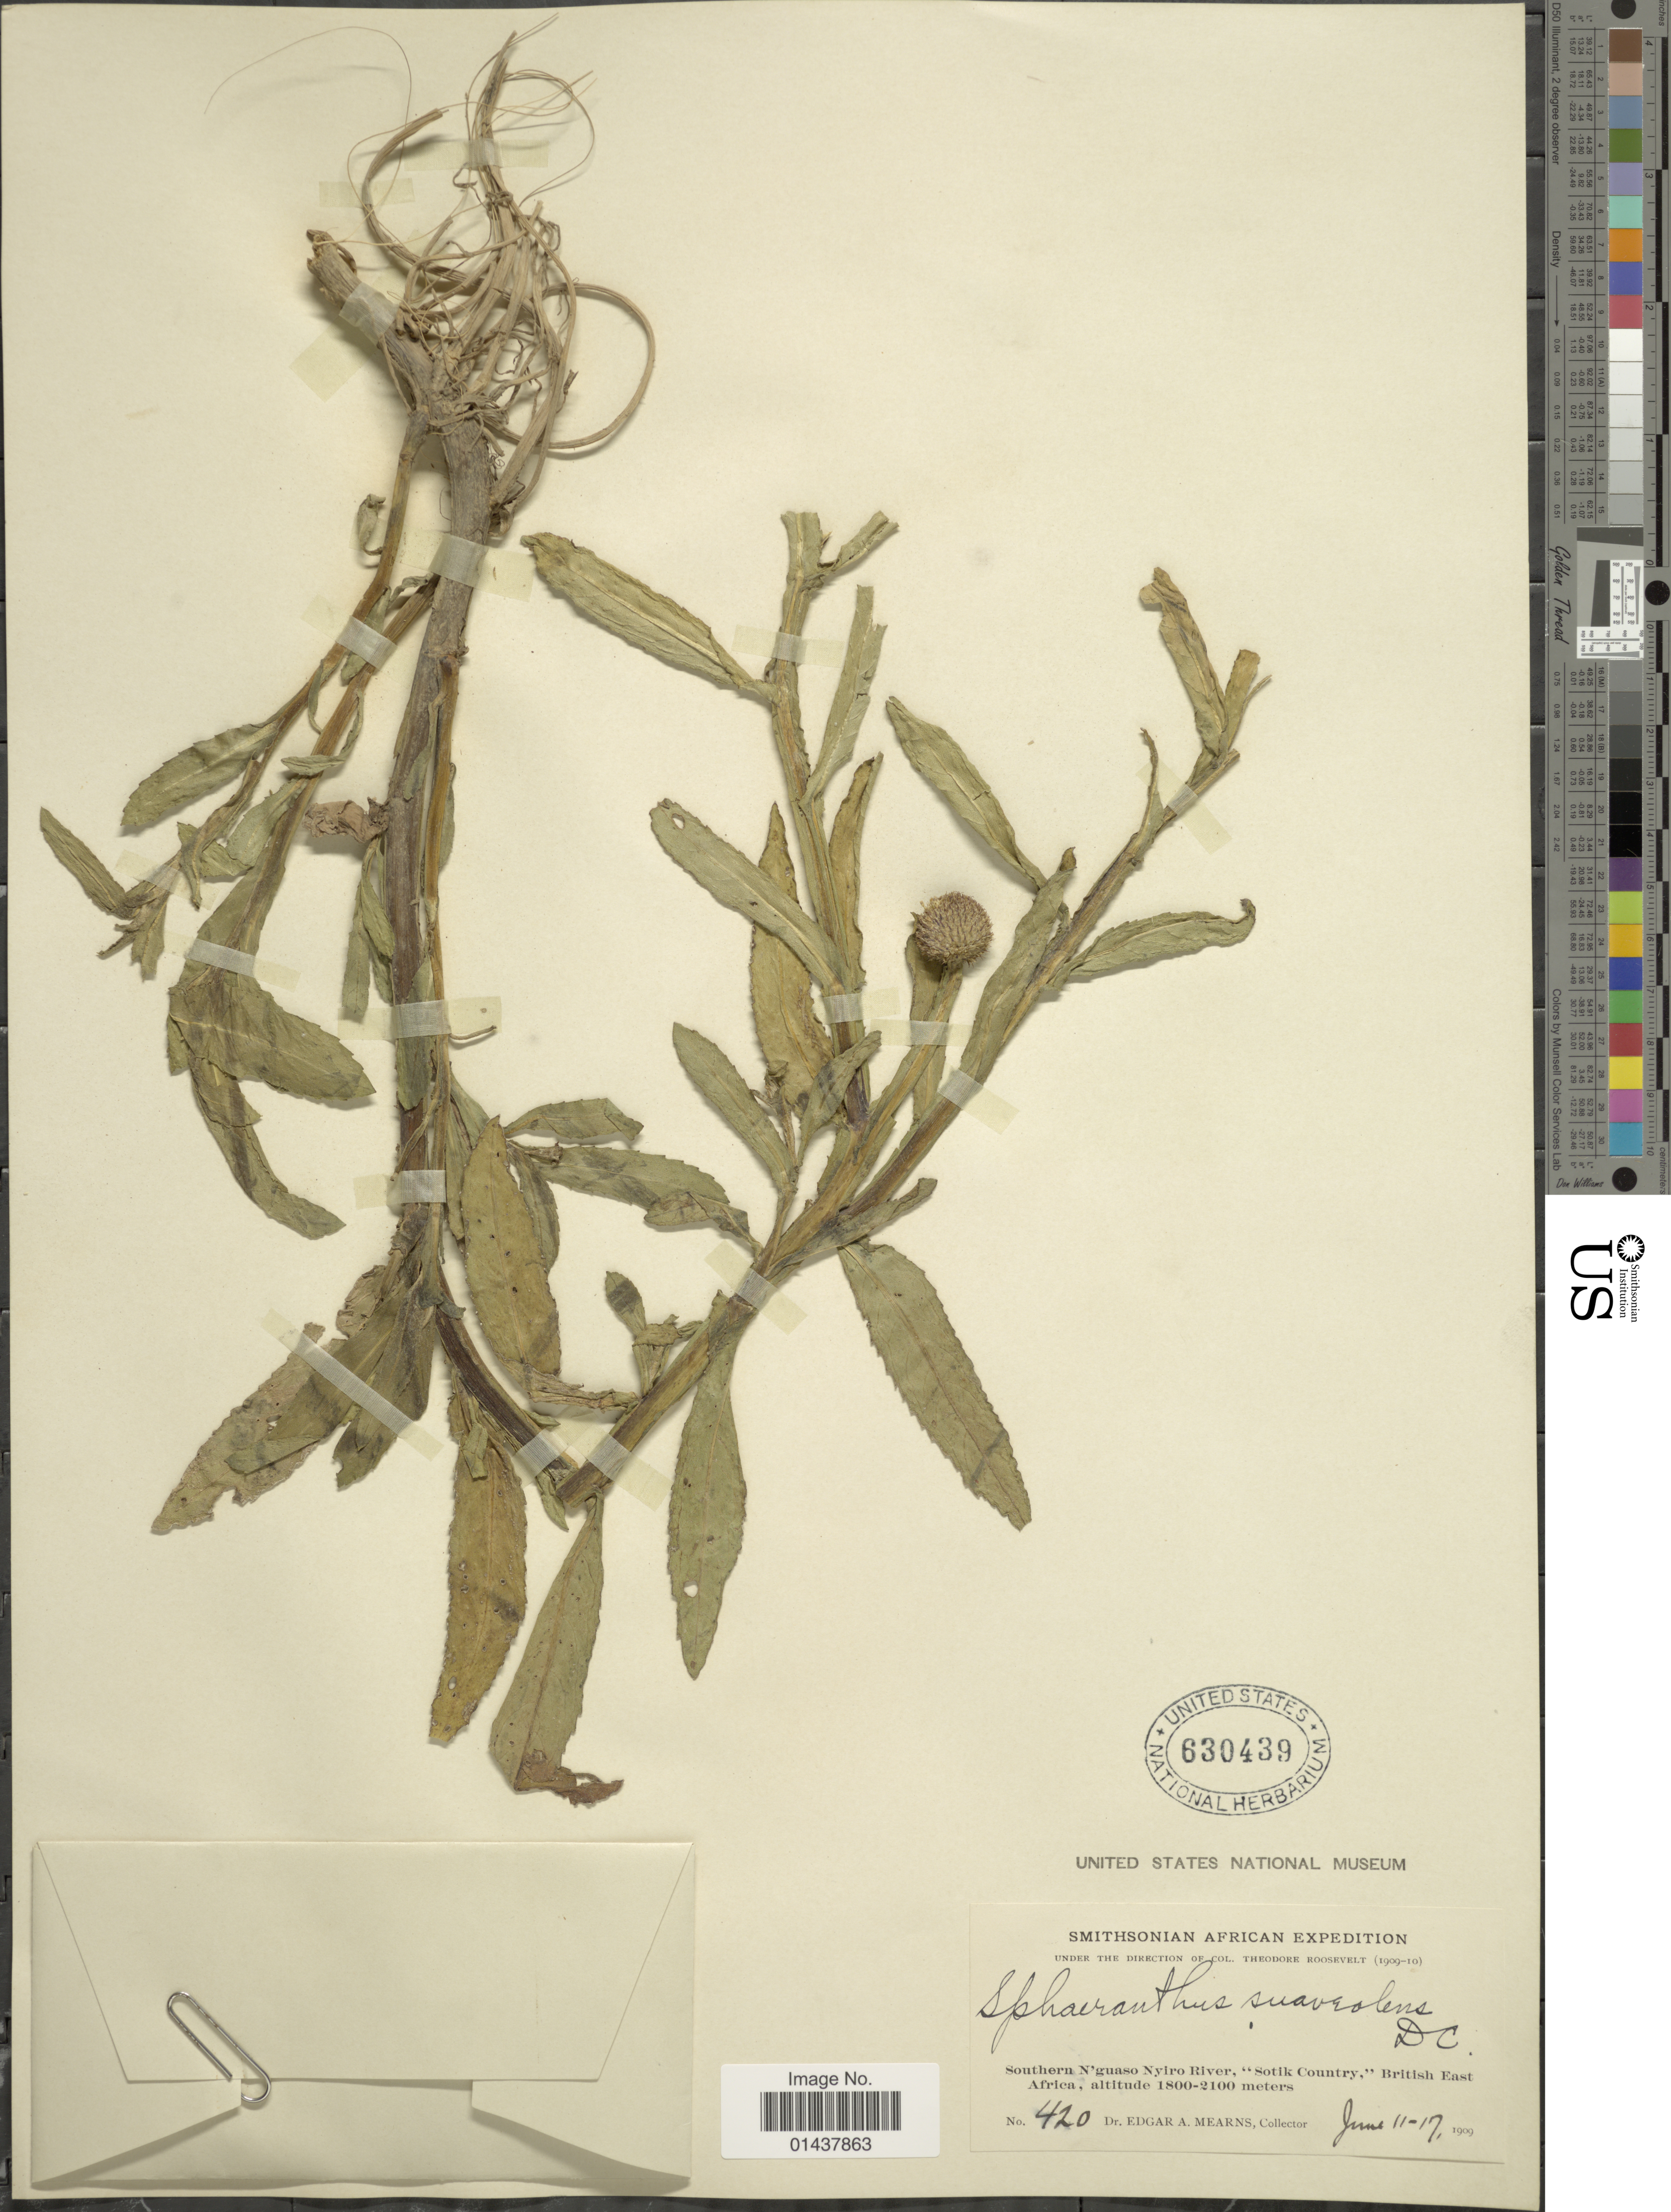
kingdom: Plantae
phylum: Tracheophyta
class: Magnoliopsida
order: Asterales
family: Asteraceae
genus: Sphaeranthus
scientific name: Sphaeranthus suaveolens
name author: (Forssk.) DC.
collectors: E. A. Mearns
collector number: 420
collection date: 1909-06-11/1909-06-17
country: Kenya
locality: Southern N'guaso Nyiro River, "Sotik Country, " British East Africa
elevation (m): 1800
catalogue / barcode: US 630439